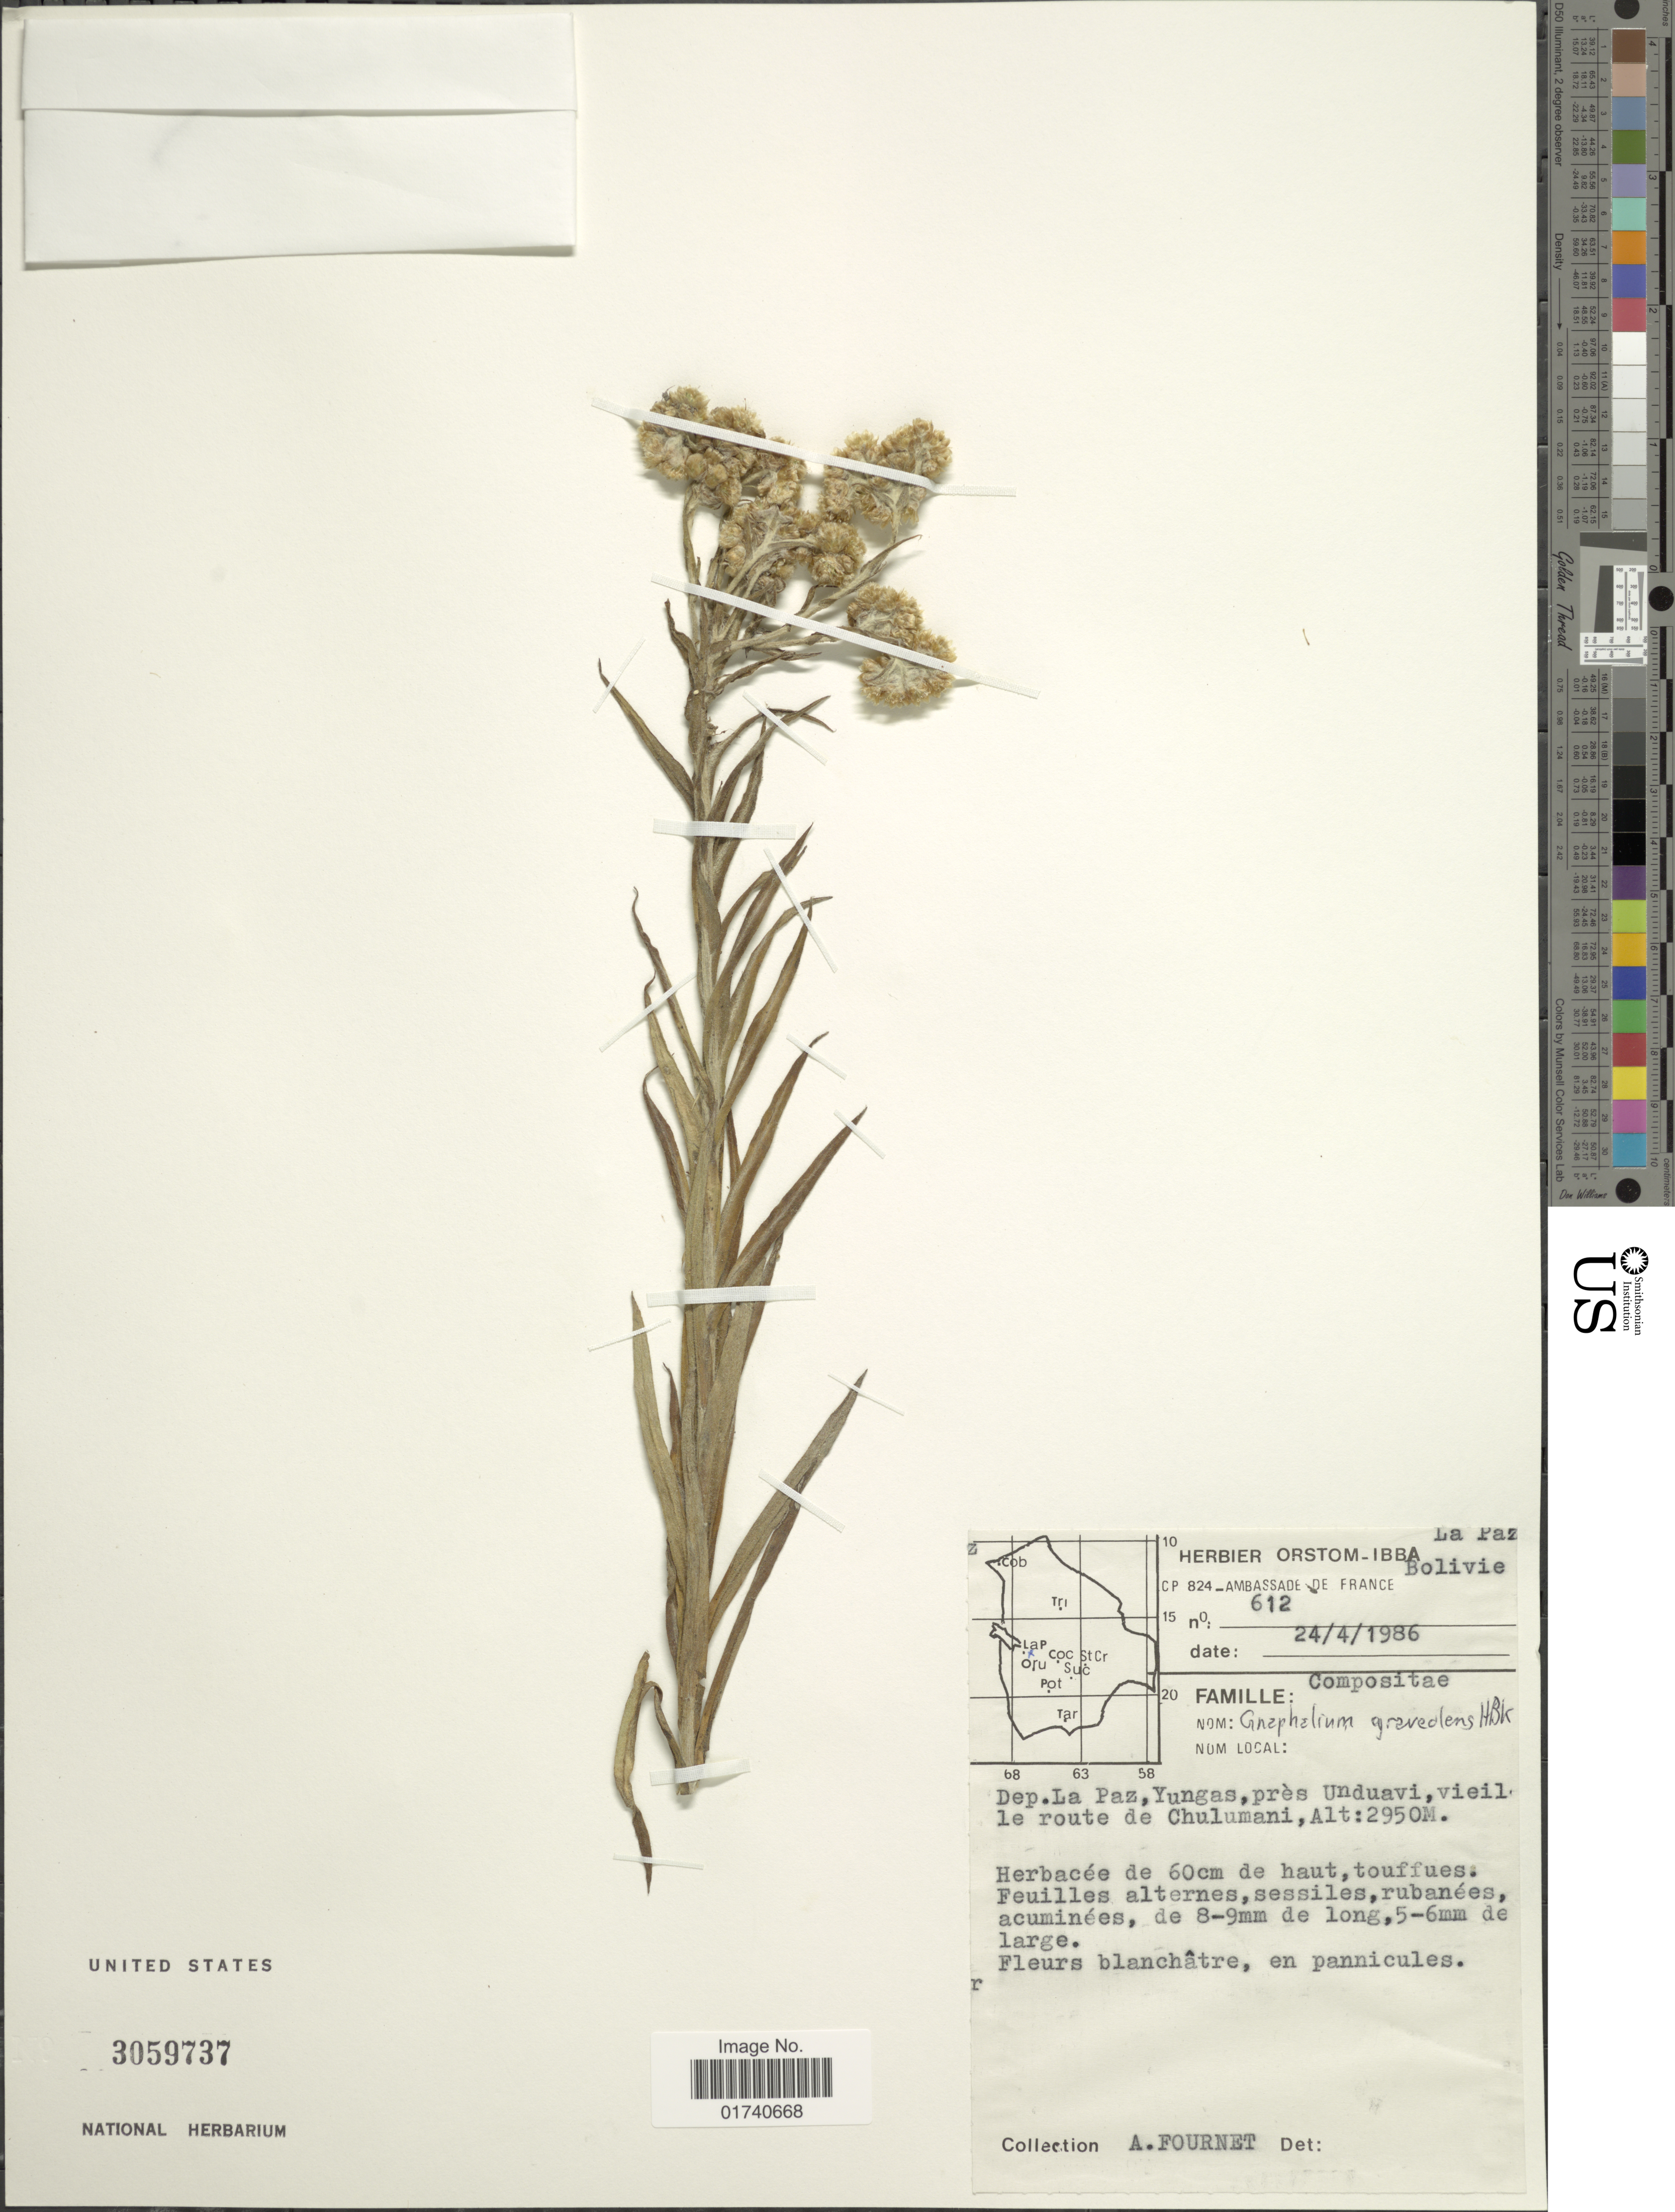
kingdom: Plantae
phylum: Tracheophyta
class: Magnoliopsida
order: Asterales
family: Asteraceae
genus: Pseudognaphalium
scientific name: Pseudognaphalium gaudichaudianum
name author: (DC.) Anderb.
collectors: A. Fournet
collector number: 612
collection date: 1986-04-24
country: Bolivia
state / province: La Paz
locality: Dep. La Paz, Yungas, pres Unduavi, vieil le route de Chulumani.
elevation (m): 2950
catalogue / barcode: US 3059737